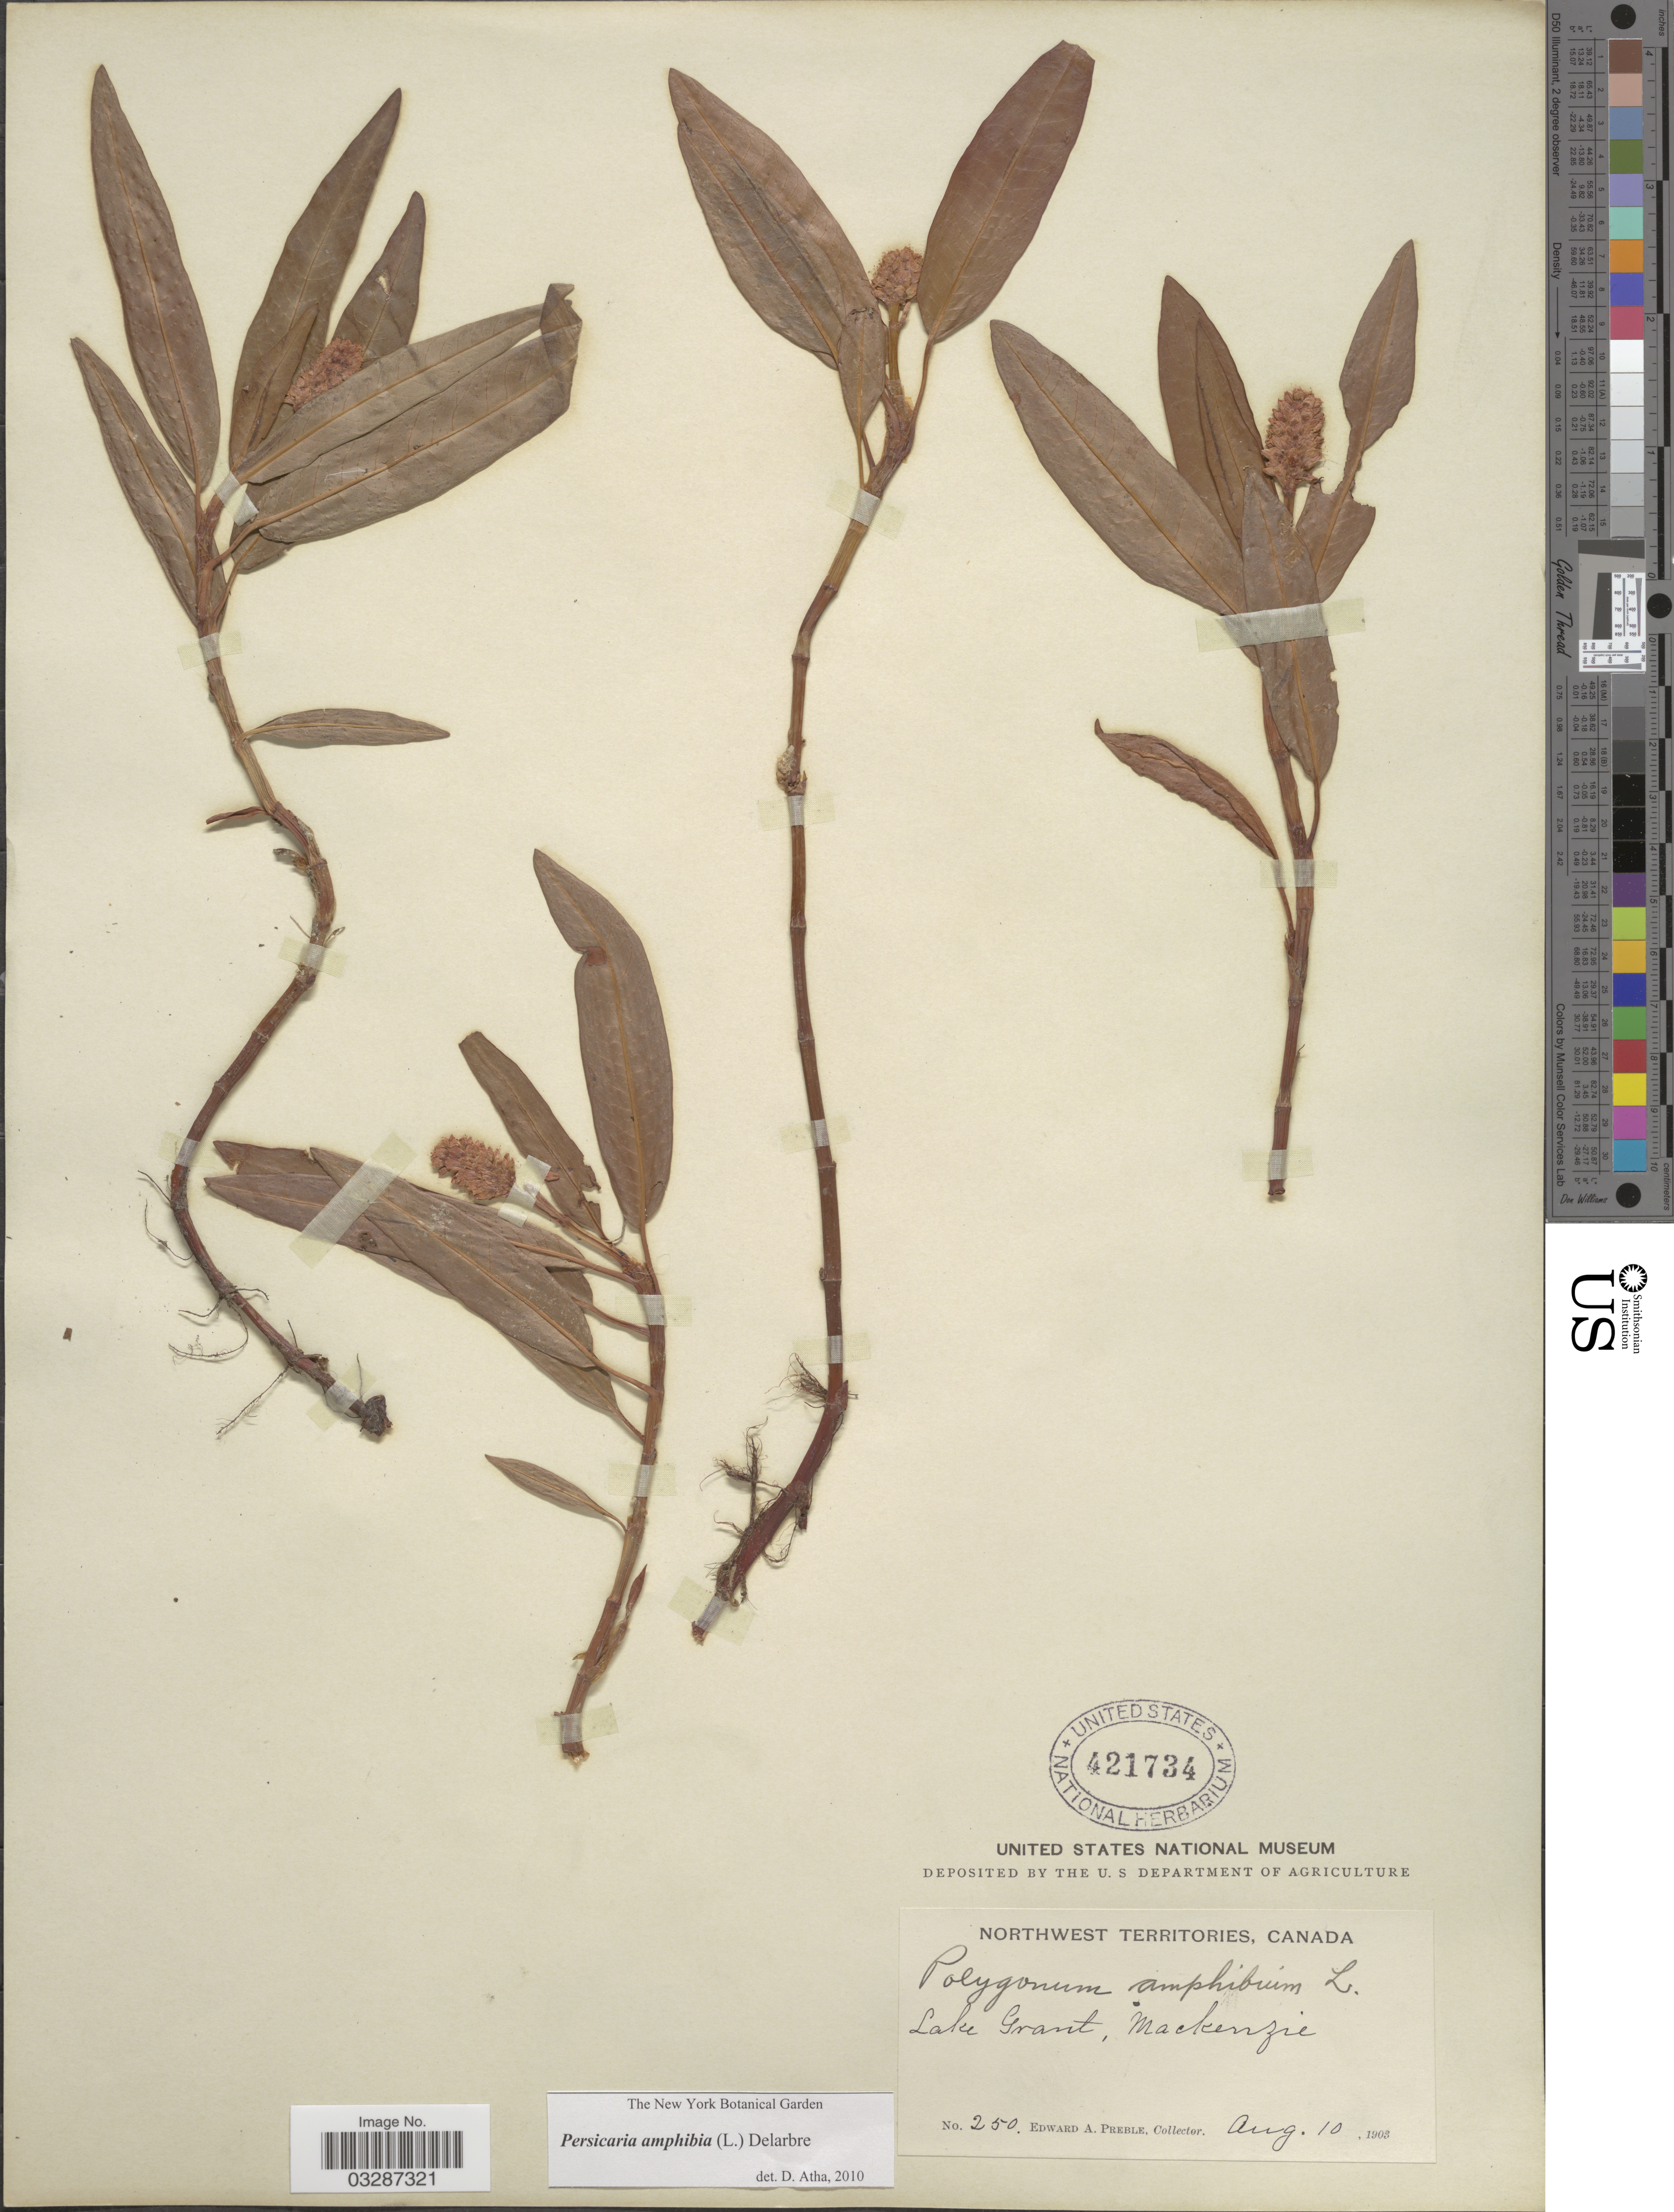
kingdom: Plantae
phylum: Tracheophyta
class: Magnoliopsida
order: Caryophyllales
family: Polygonaceae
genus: Persicaria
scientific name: Persicaria amphibia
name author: (L.) Delarbre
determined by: Atha, D. E.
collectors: E. Preble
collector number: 250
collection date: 1903-08-10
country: Canada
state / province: Northwest Territories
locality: Lake Grant, Mackenzie.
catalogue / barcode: US 421734